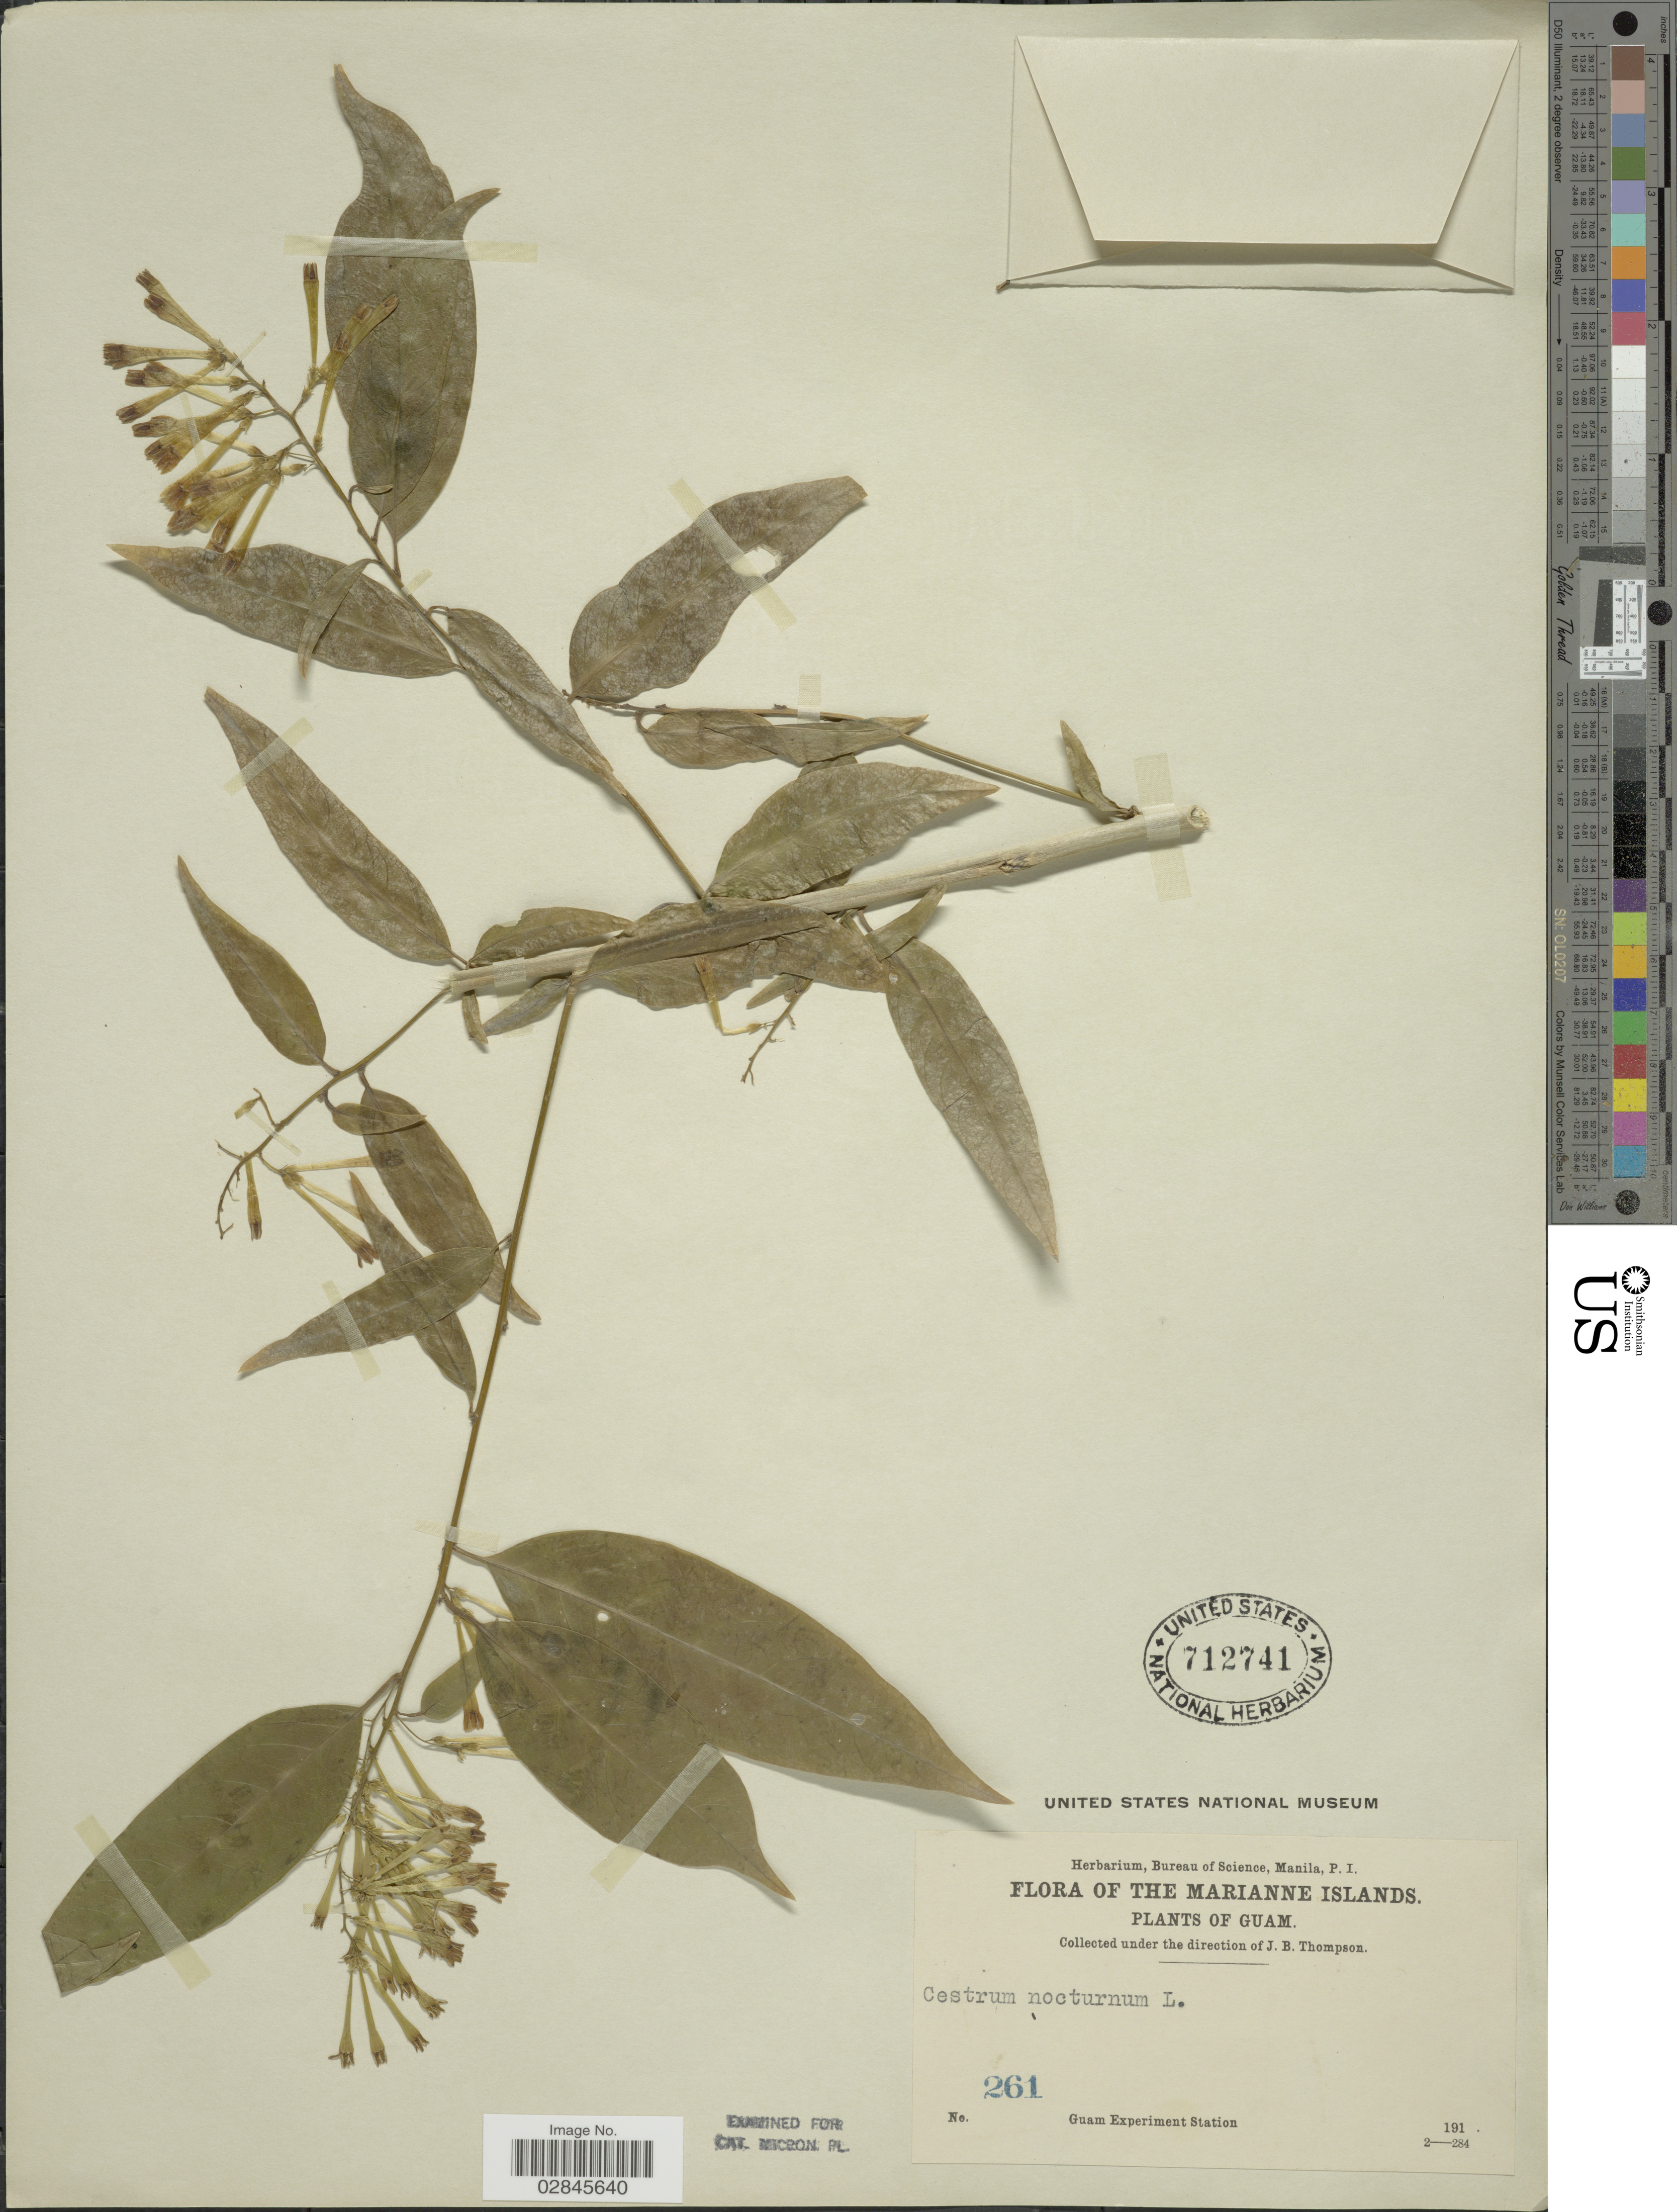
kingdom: Plantae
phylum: Tracheophyta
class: Magnoliopsida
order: Solanales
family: Solanaceae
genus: Cestrum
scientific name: Cestrum nocturnum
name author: L.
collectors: Guam Exp. Sta.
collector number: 261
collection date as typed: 191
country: Guam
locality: The Marianne Islands.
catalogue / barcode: US 712741